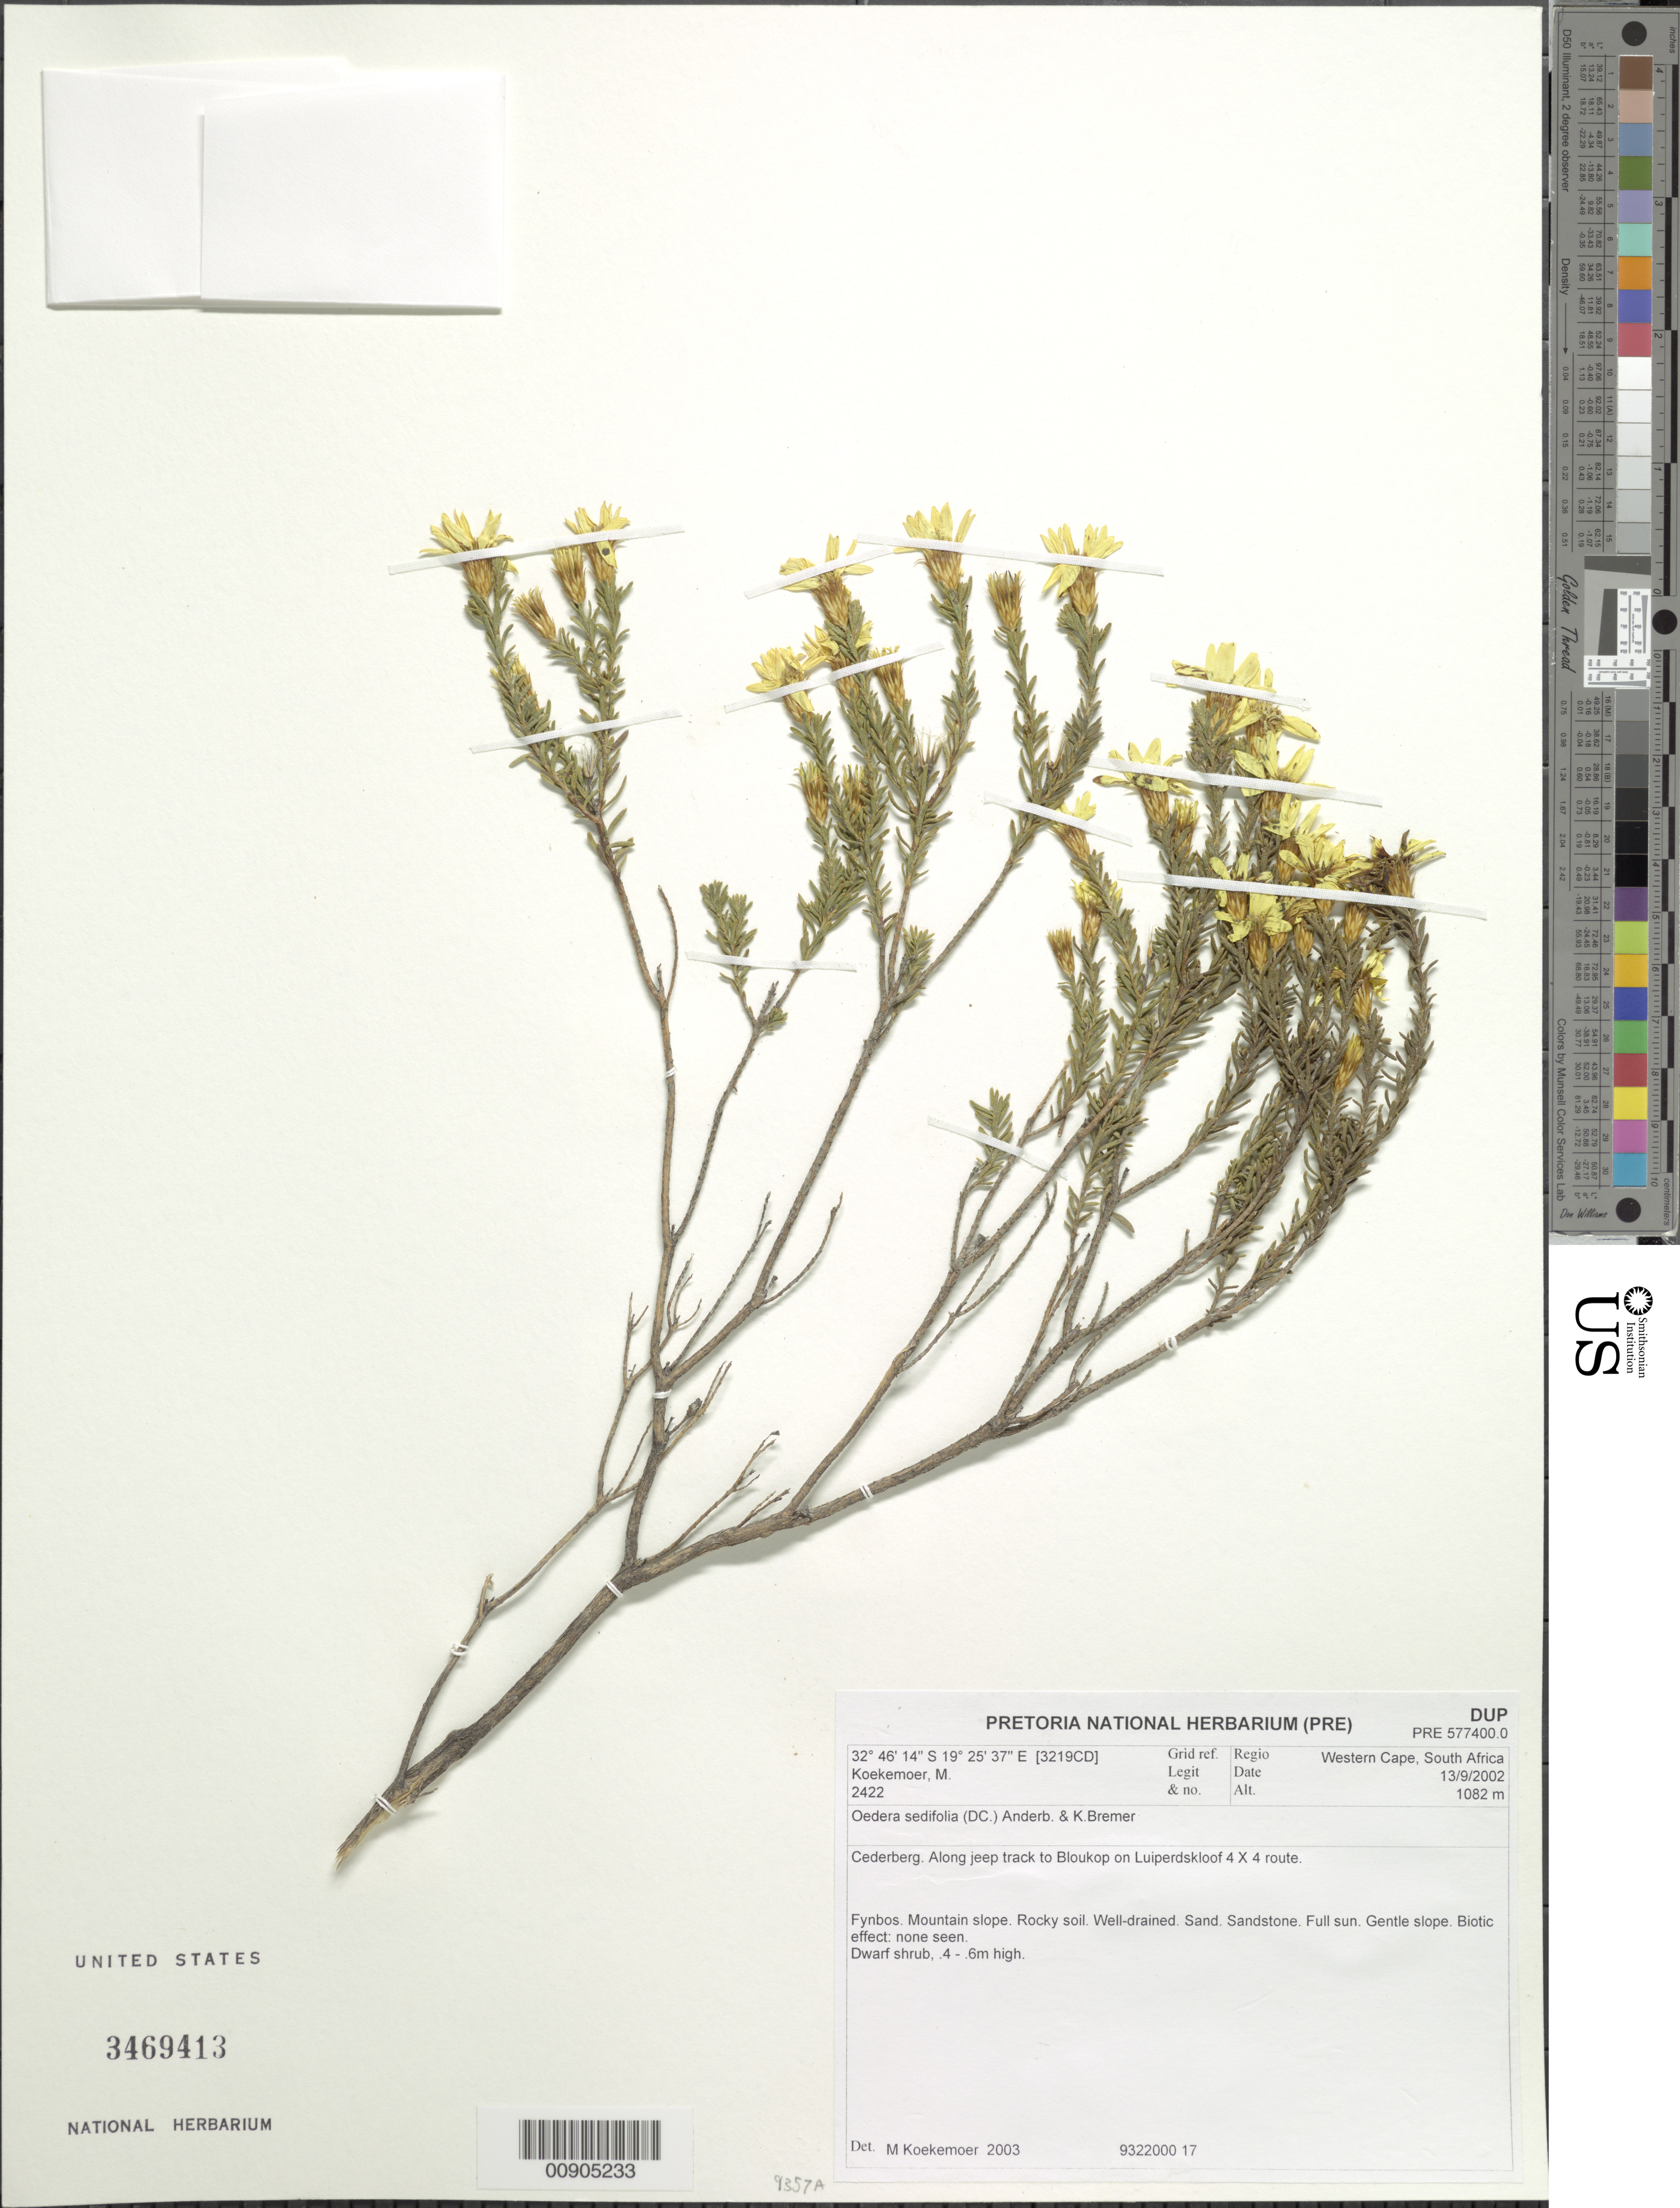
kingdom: Plantae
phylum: Tracheophyta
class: Magnoliopsida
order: Asterales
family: Asteraceae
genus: Oedera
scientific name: Oedera sedifolia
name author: (DC.) Anderb. & K. Bremer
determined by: Koekemoer, M.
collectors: M. Koekemoer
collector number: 2422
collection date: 2002-09-13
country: South Africa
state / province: Western Cape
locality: Cederberg, track to Bloukop on Luiperdskloof route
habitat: Fynbos, mountain slope, rocky soil, well-drained, sandstone, full sun, gentle slope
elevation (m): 1082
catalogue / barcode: US 3469413